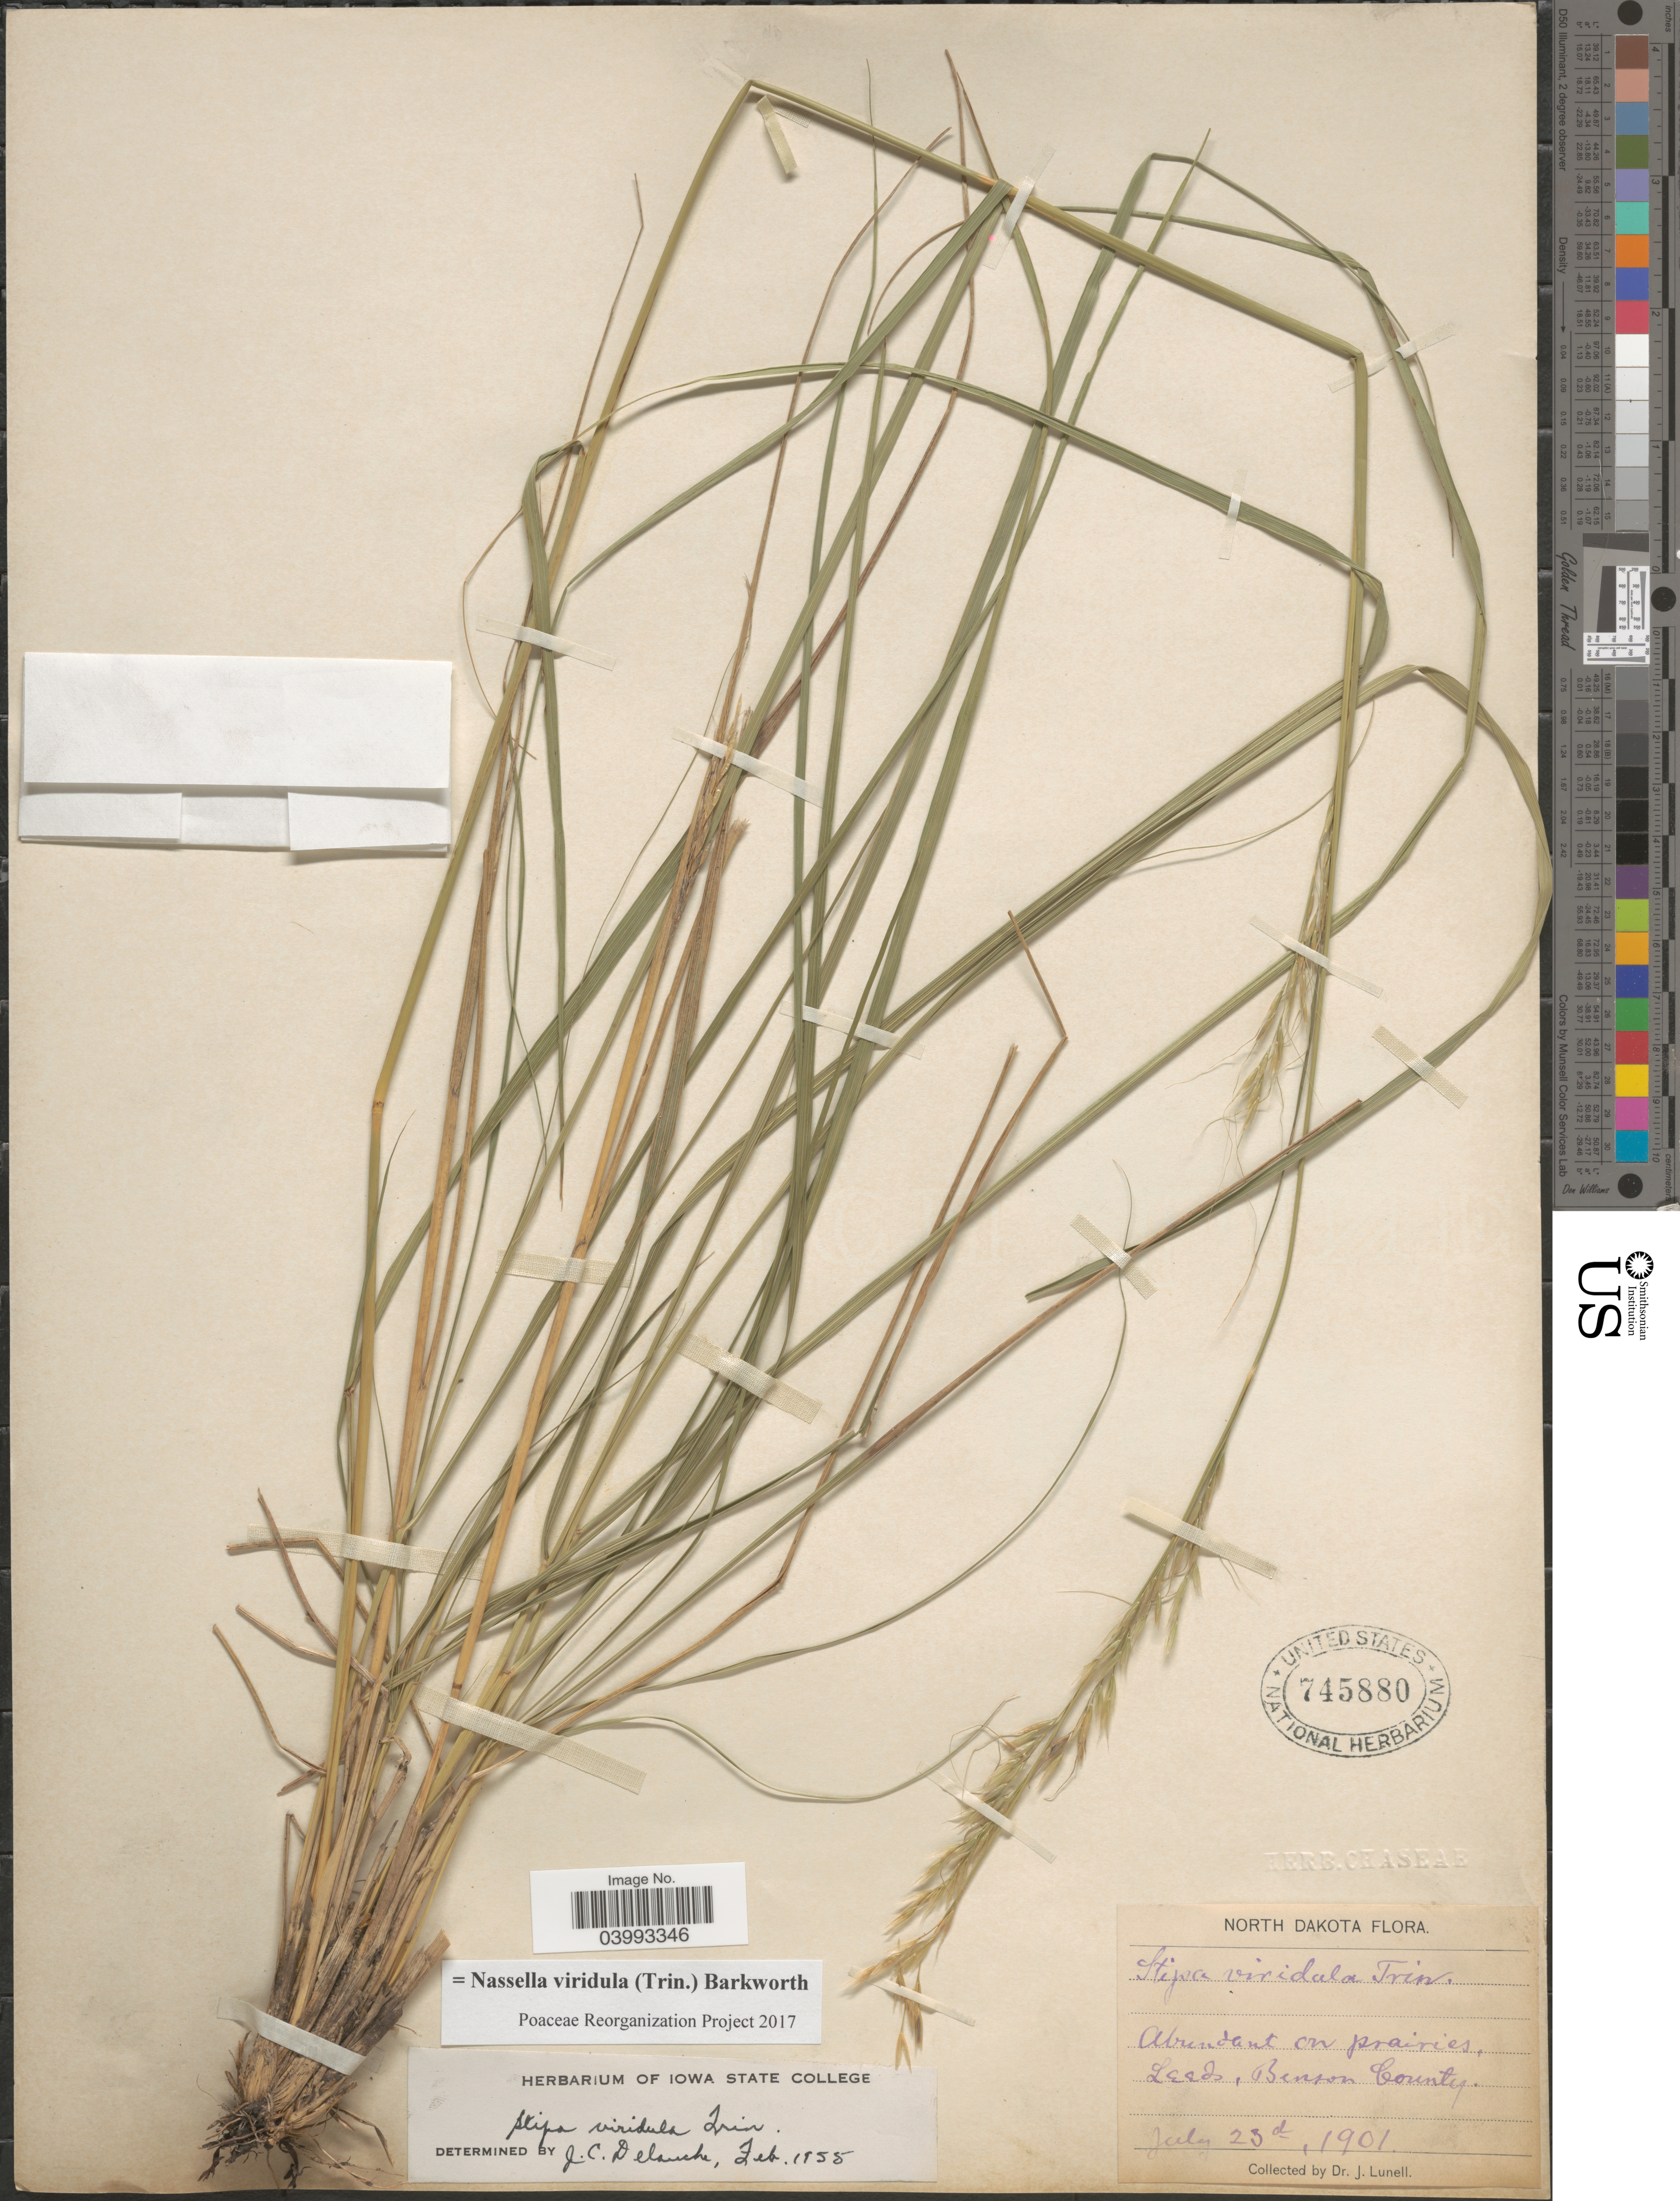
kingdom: Plantae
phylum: Tracheophyta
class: Liliopsida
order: Poales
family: Poaceae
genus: Nassella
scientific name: Nassella viridula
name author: (Trin.) Barkworth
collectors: J. Lunell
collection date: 1901-07-23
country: United States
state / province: North Dakota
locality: Leeds, Benson County.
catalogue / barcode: US 745880